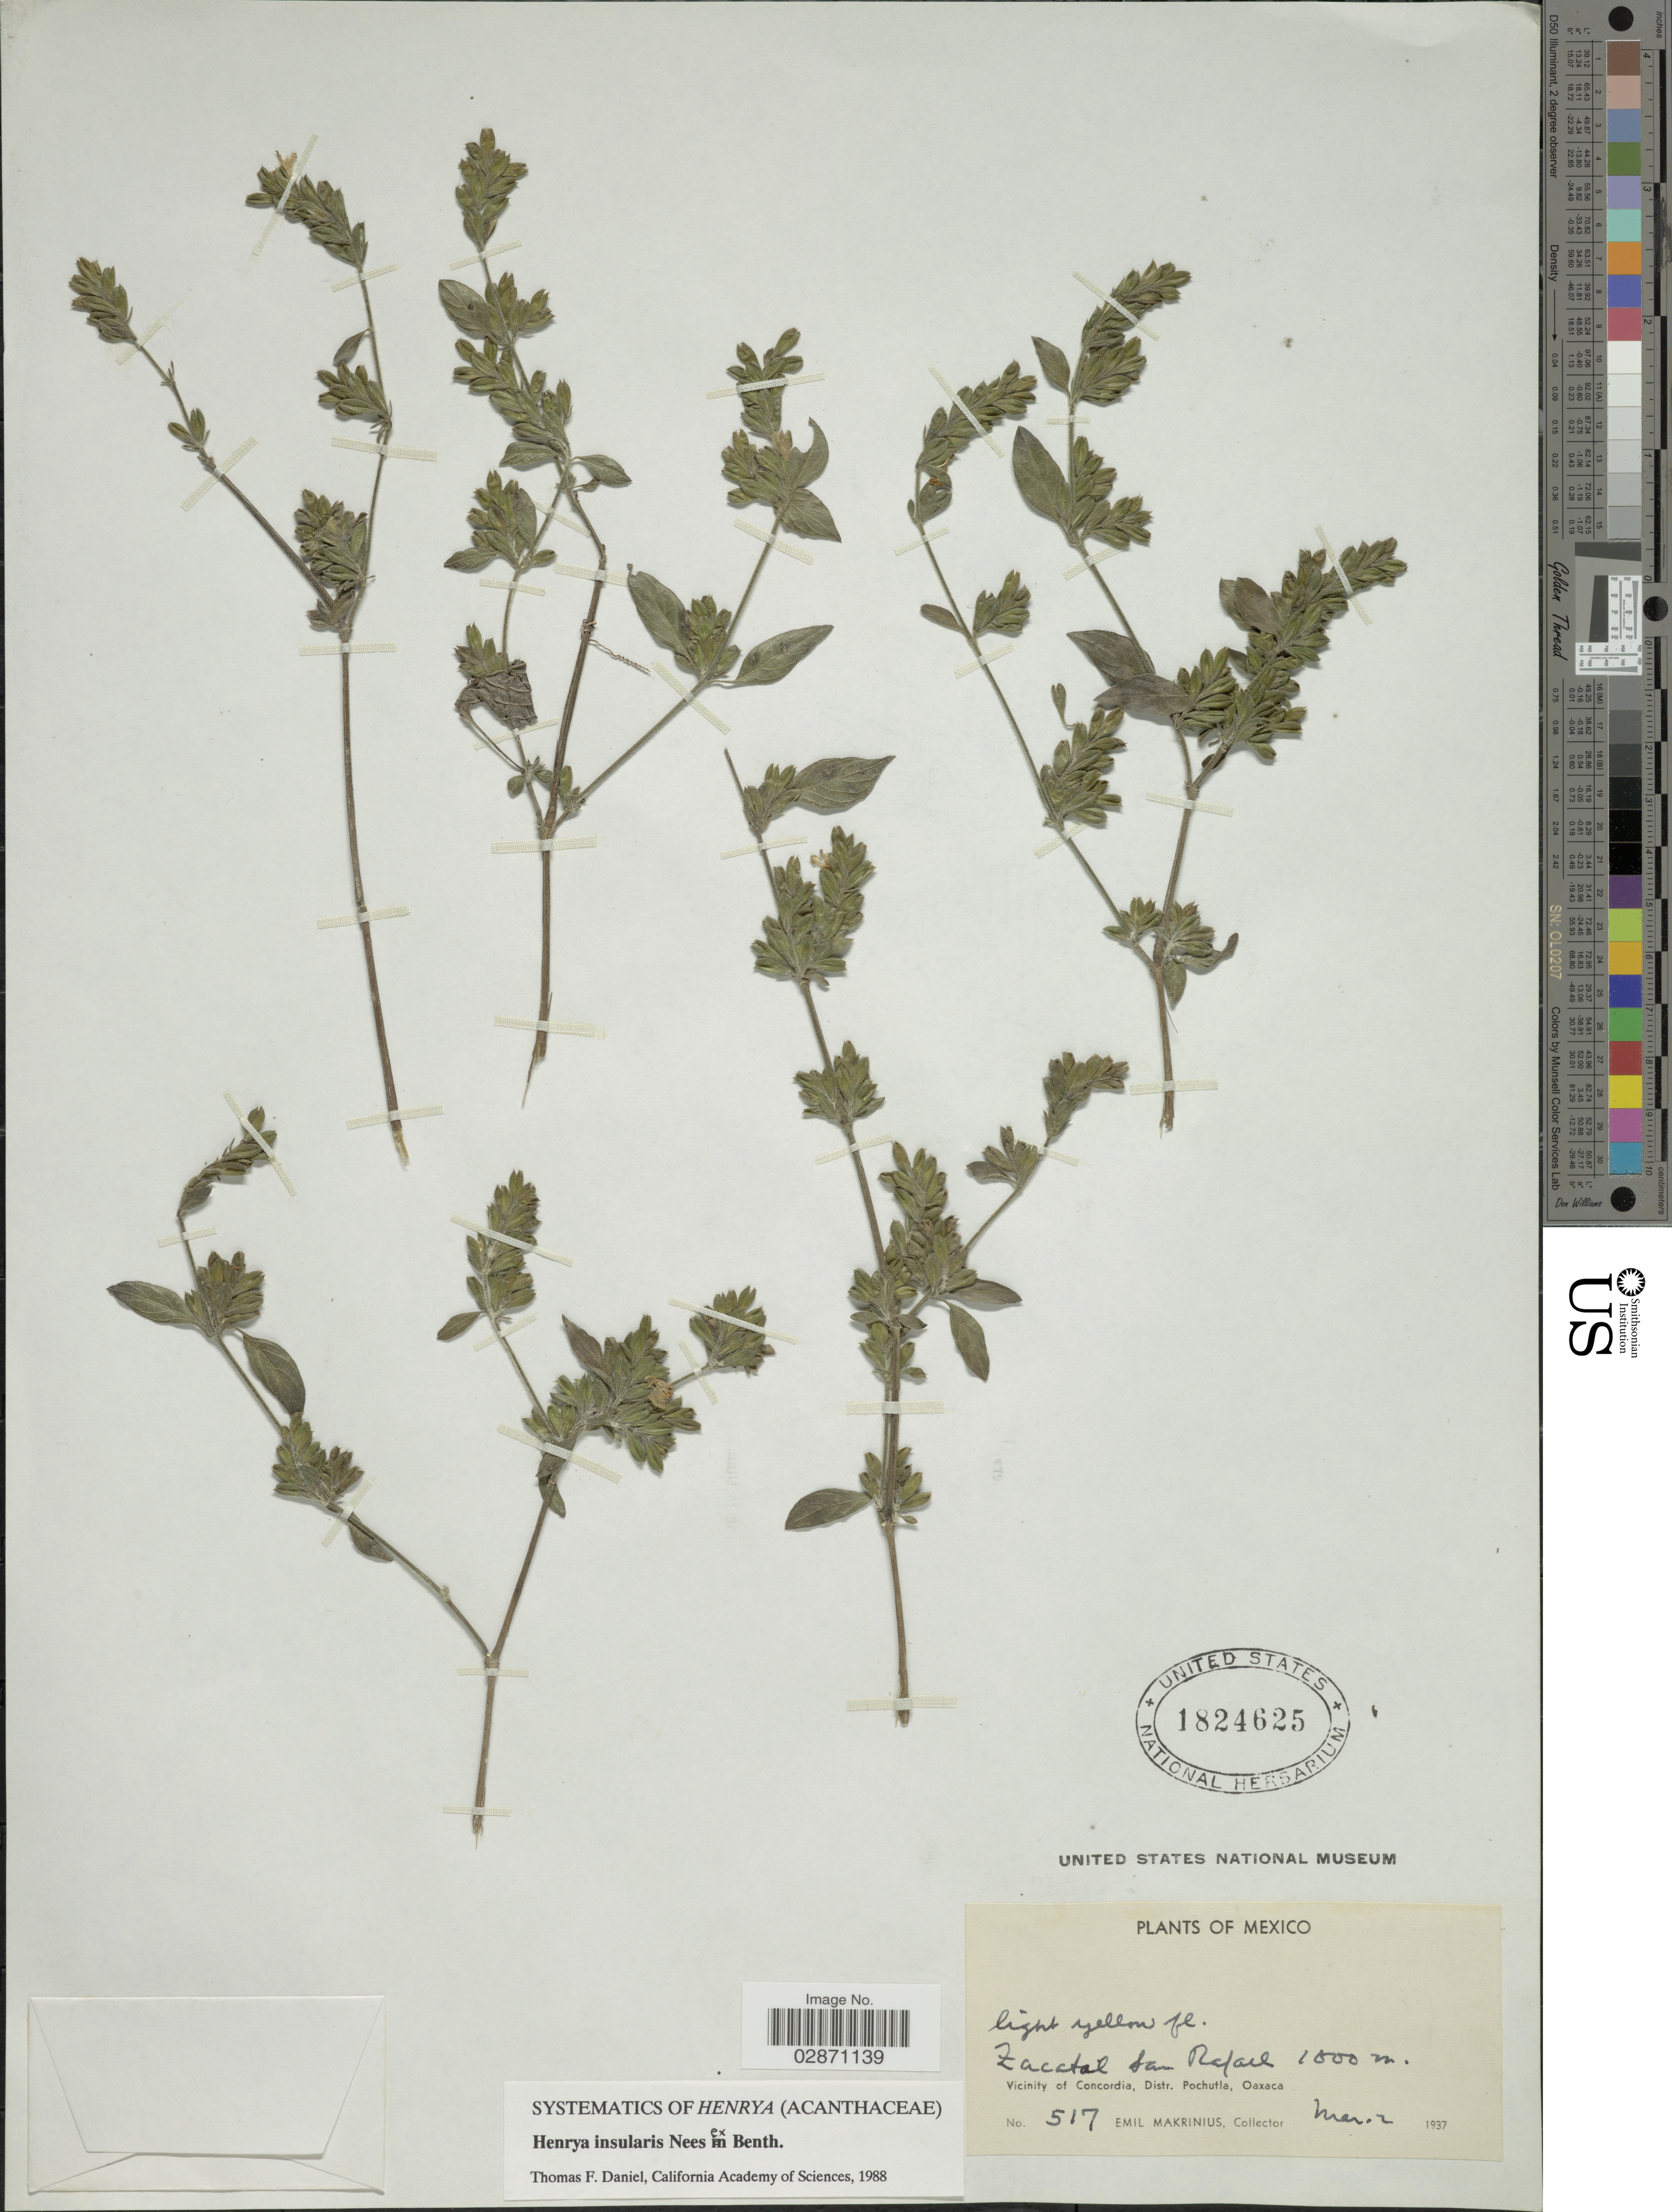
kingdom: Plantae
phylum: Tracheophyta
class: Magnoliopsida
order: Lamiales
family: Acanthaceae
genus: Henrya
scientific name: Henrya insularis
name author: Nees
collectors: E. Makrinius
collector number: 517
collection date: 1937-03-02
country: Mexico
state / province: Oaxaca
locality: Zacatal San Rafael, Vicinity of Concordia, Distr. Pochutla.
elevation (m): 1000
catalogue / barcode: US 1824625